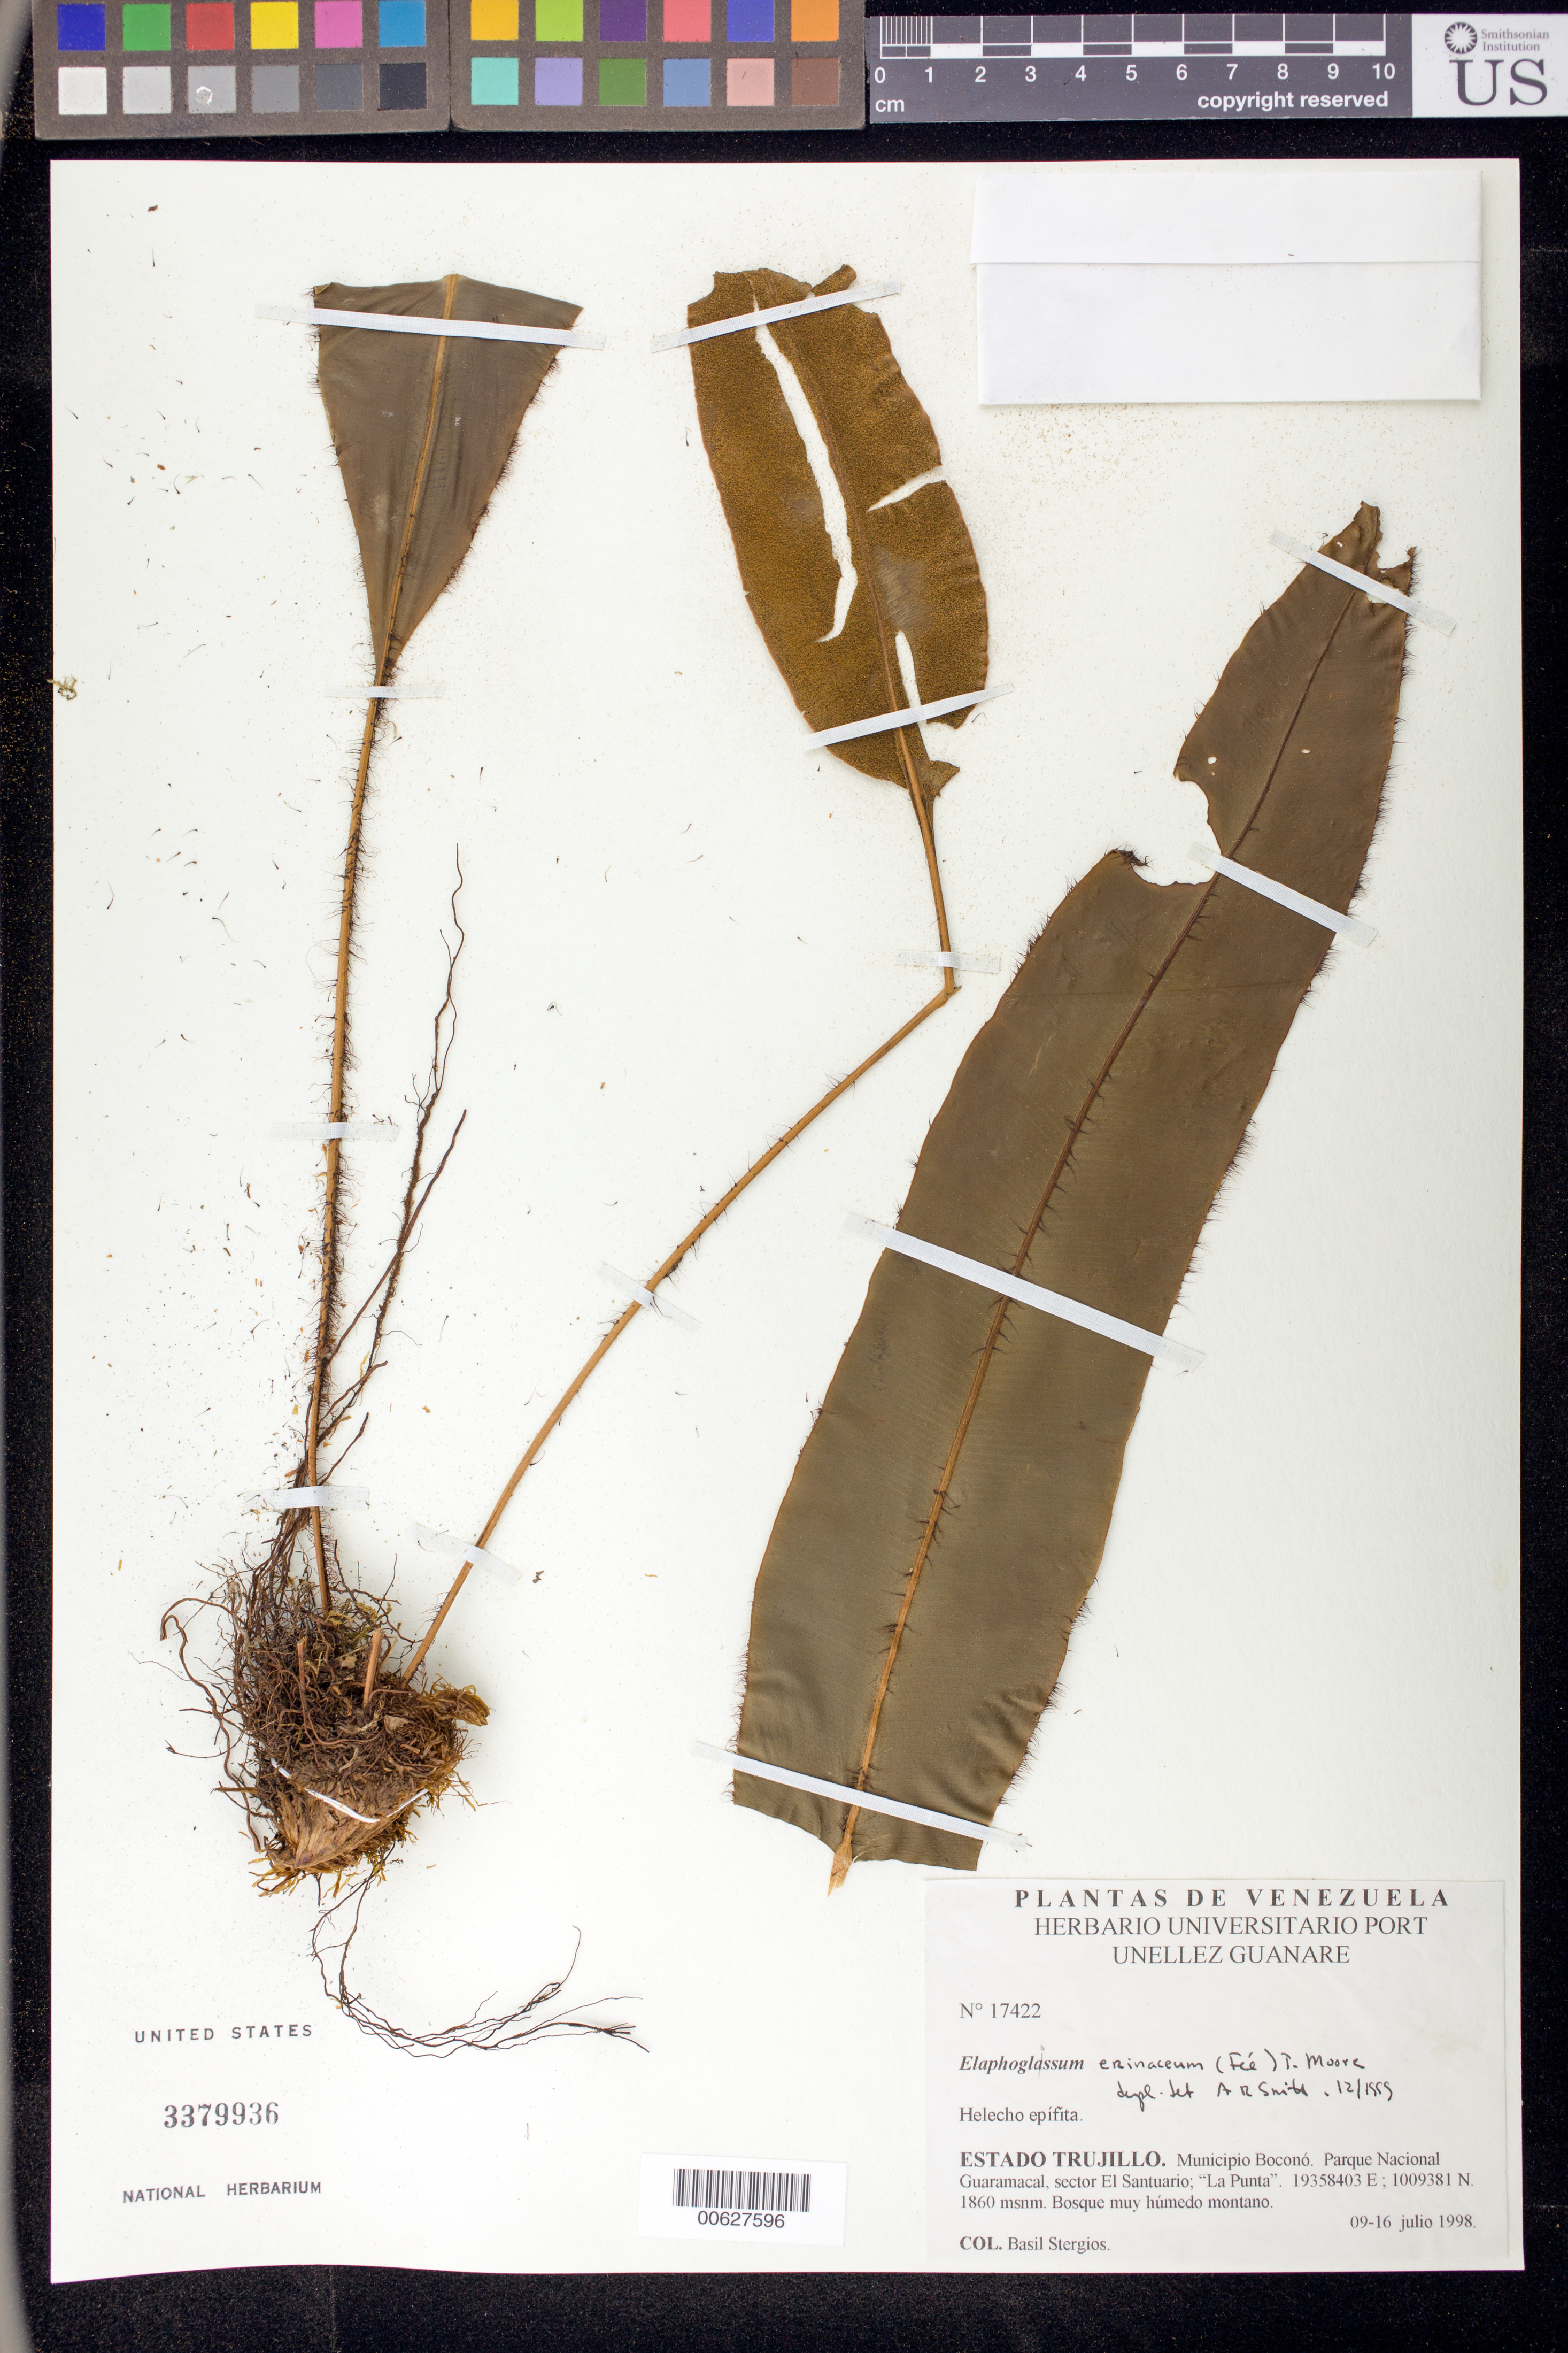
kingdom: Plantae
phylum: Tracheophyta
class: Polypodiopsida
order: Polypodiales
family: Dryopteridaceae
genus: Elaphoglossum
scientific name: Elaphoglossum erinaceum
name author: (Fée) T. Moore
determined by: Smith, Alan R., (UC)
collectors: B. G. Stergios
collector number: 17422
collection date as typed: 09 Jul 1998 to 16 Jul 1998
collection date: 1998-07-09/1998-07-16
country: Venezuela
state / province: Trujillo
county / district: Boconó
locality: Parque Nacional Guaramacal, Sector El Santuario, La Punta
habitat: Bosque muy húmedo montano.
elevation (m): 1860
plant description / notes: PORT, UC, US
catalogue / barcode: US 3379936